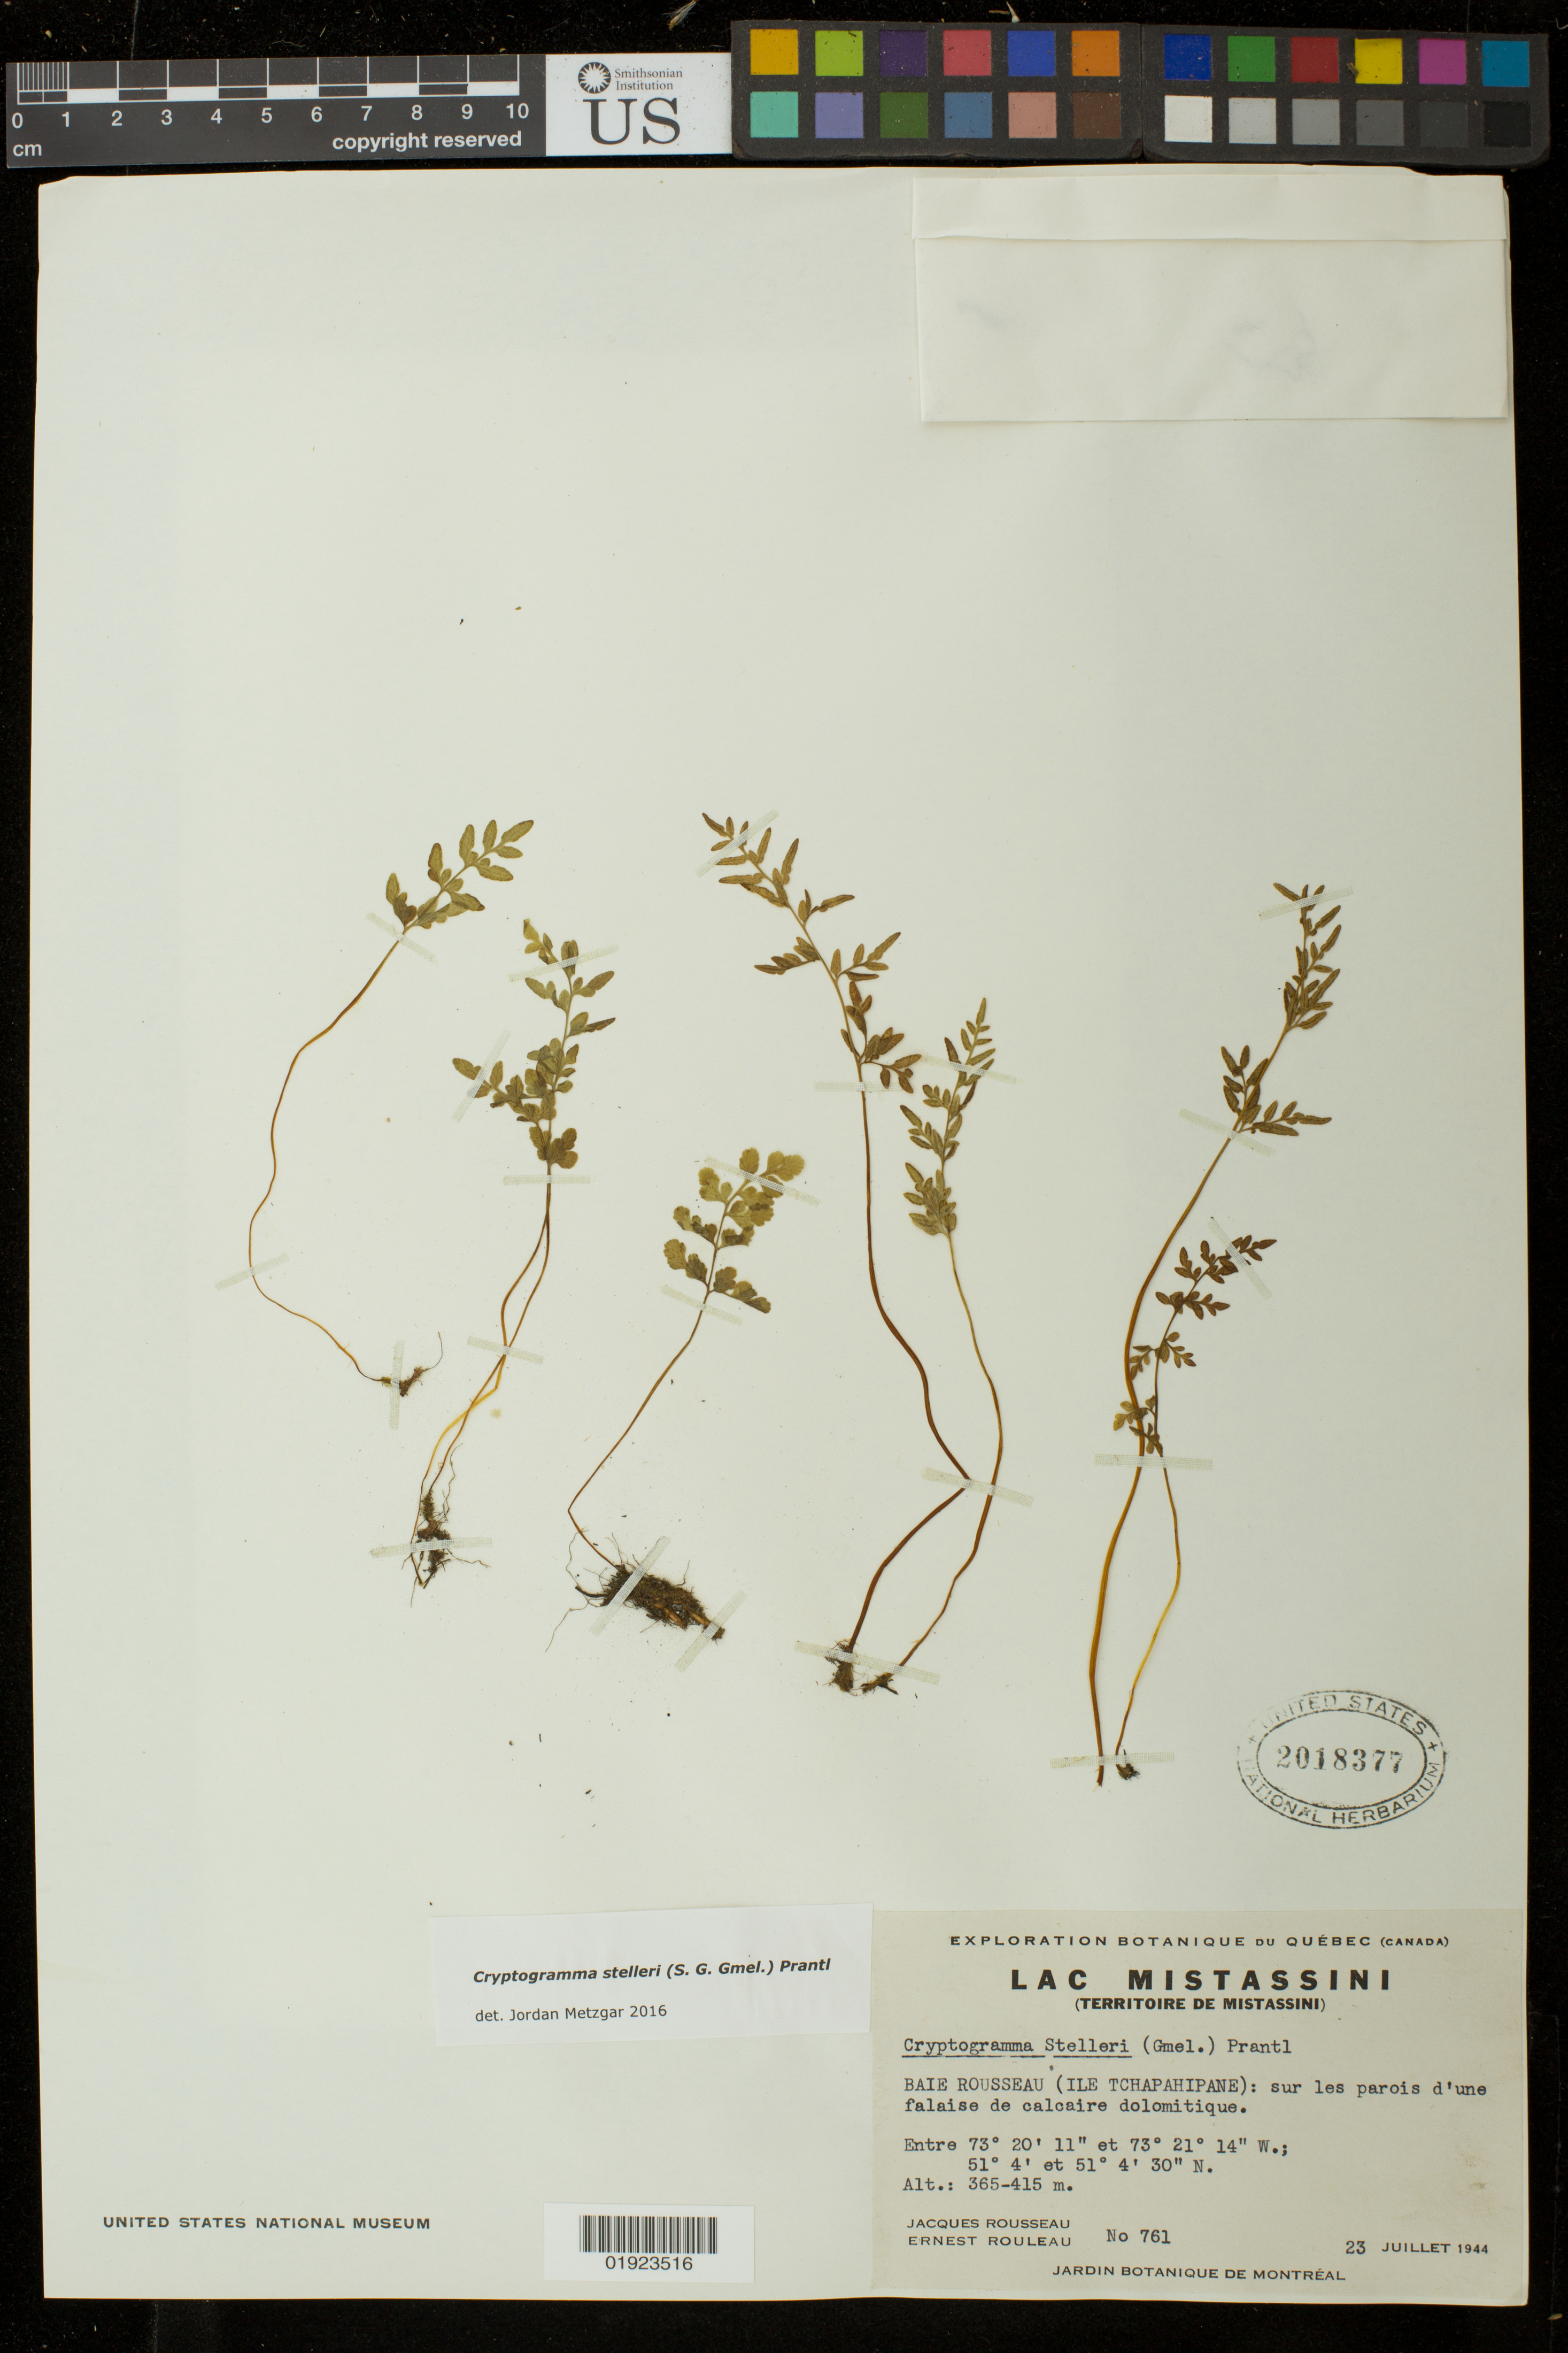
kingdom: Plantae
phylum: Tracheophyta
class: Polypodiopsida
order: Polypodiales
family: Pteridaceae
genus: Cryptogramma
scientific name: Cryptogramma stelleri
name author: (S.G. Gmel.) Prantl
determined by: Metzgar, Jordan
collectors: J. Rousseau & E. Rouleau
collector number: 761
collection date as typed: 23 Juillet 1944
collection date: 1944-07-23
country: Canada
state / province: Quebec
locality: Territoire de Mistassini, Baie Rousseau (Île Tchapahipane)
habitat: sur les parois d'une falaise de clacaire dolomitique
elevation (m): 365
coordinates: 51 04 0 N; 51 04 30 N, 73 20 11 W; 73 21 14 W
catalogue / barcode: US 2018377